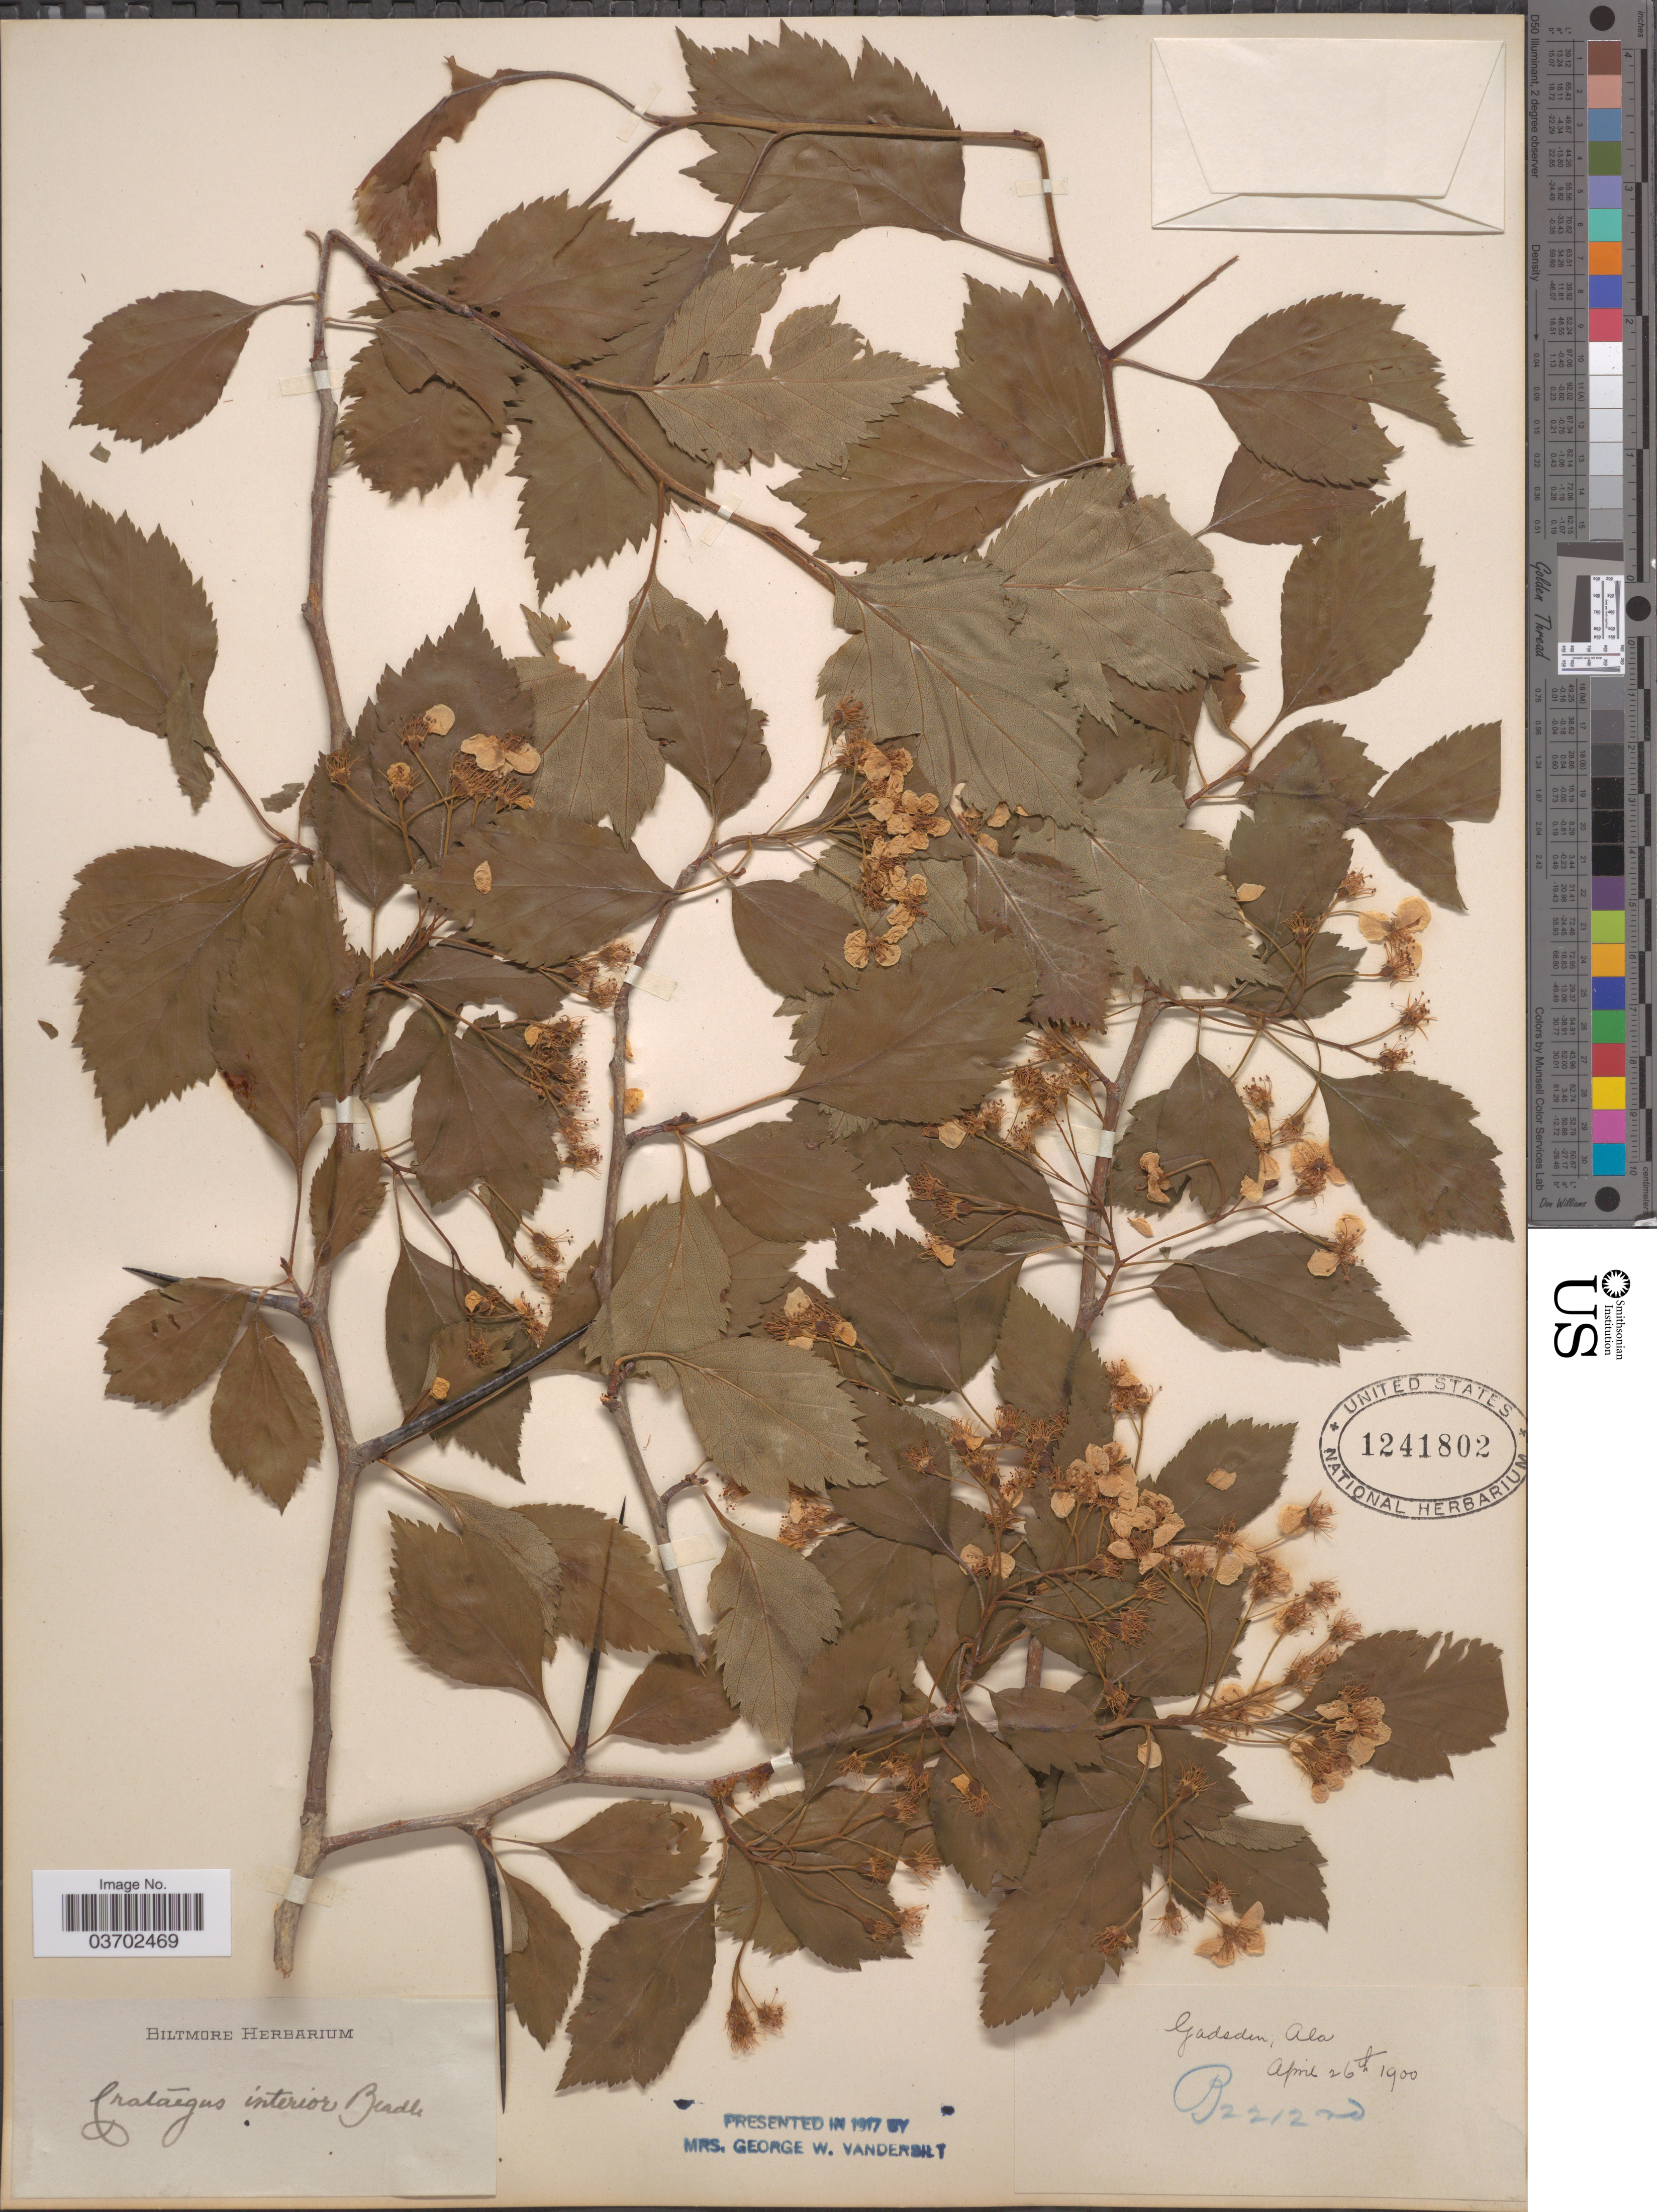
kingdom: Plantae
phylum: Tracheophyta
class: Magnoliopsida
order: Rosales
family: Rosaceae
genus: Crataegus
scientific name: Crataegus viridis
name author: L.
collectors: ex herb. Biltmore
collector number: B2212d*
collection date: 1900-04-26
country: United States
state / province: Alabama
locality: Gadsden.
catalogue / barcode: US 1241802